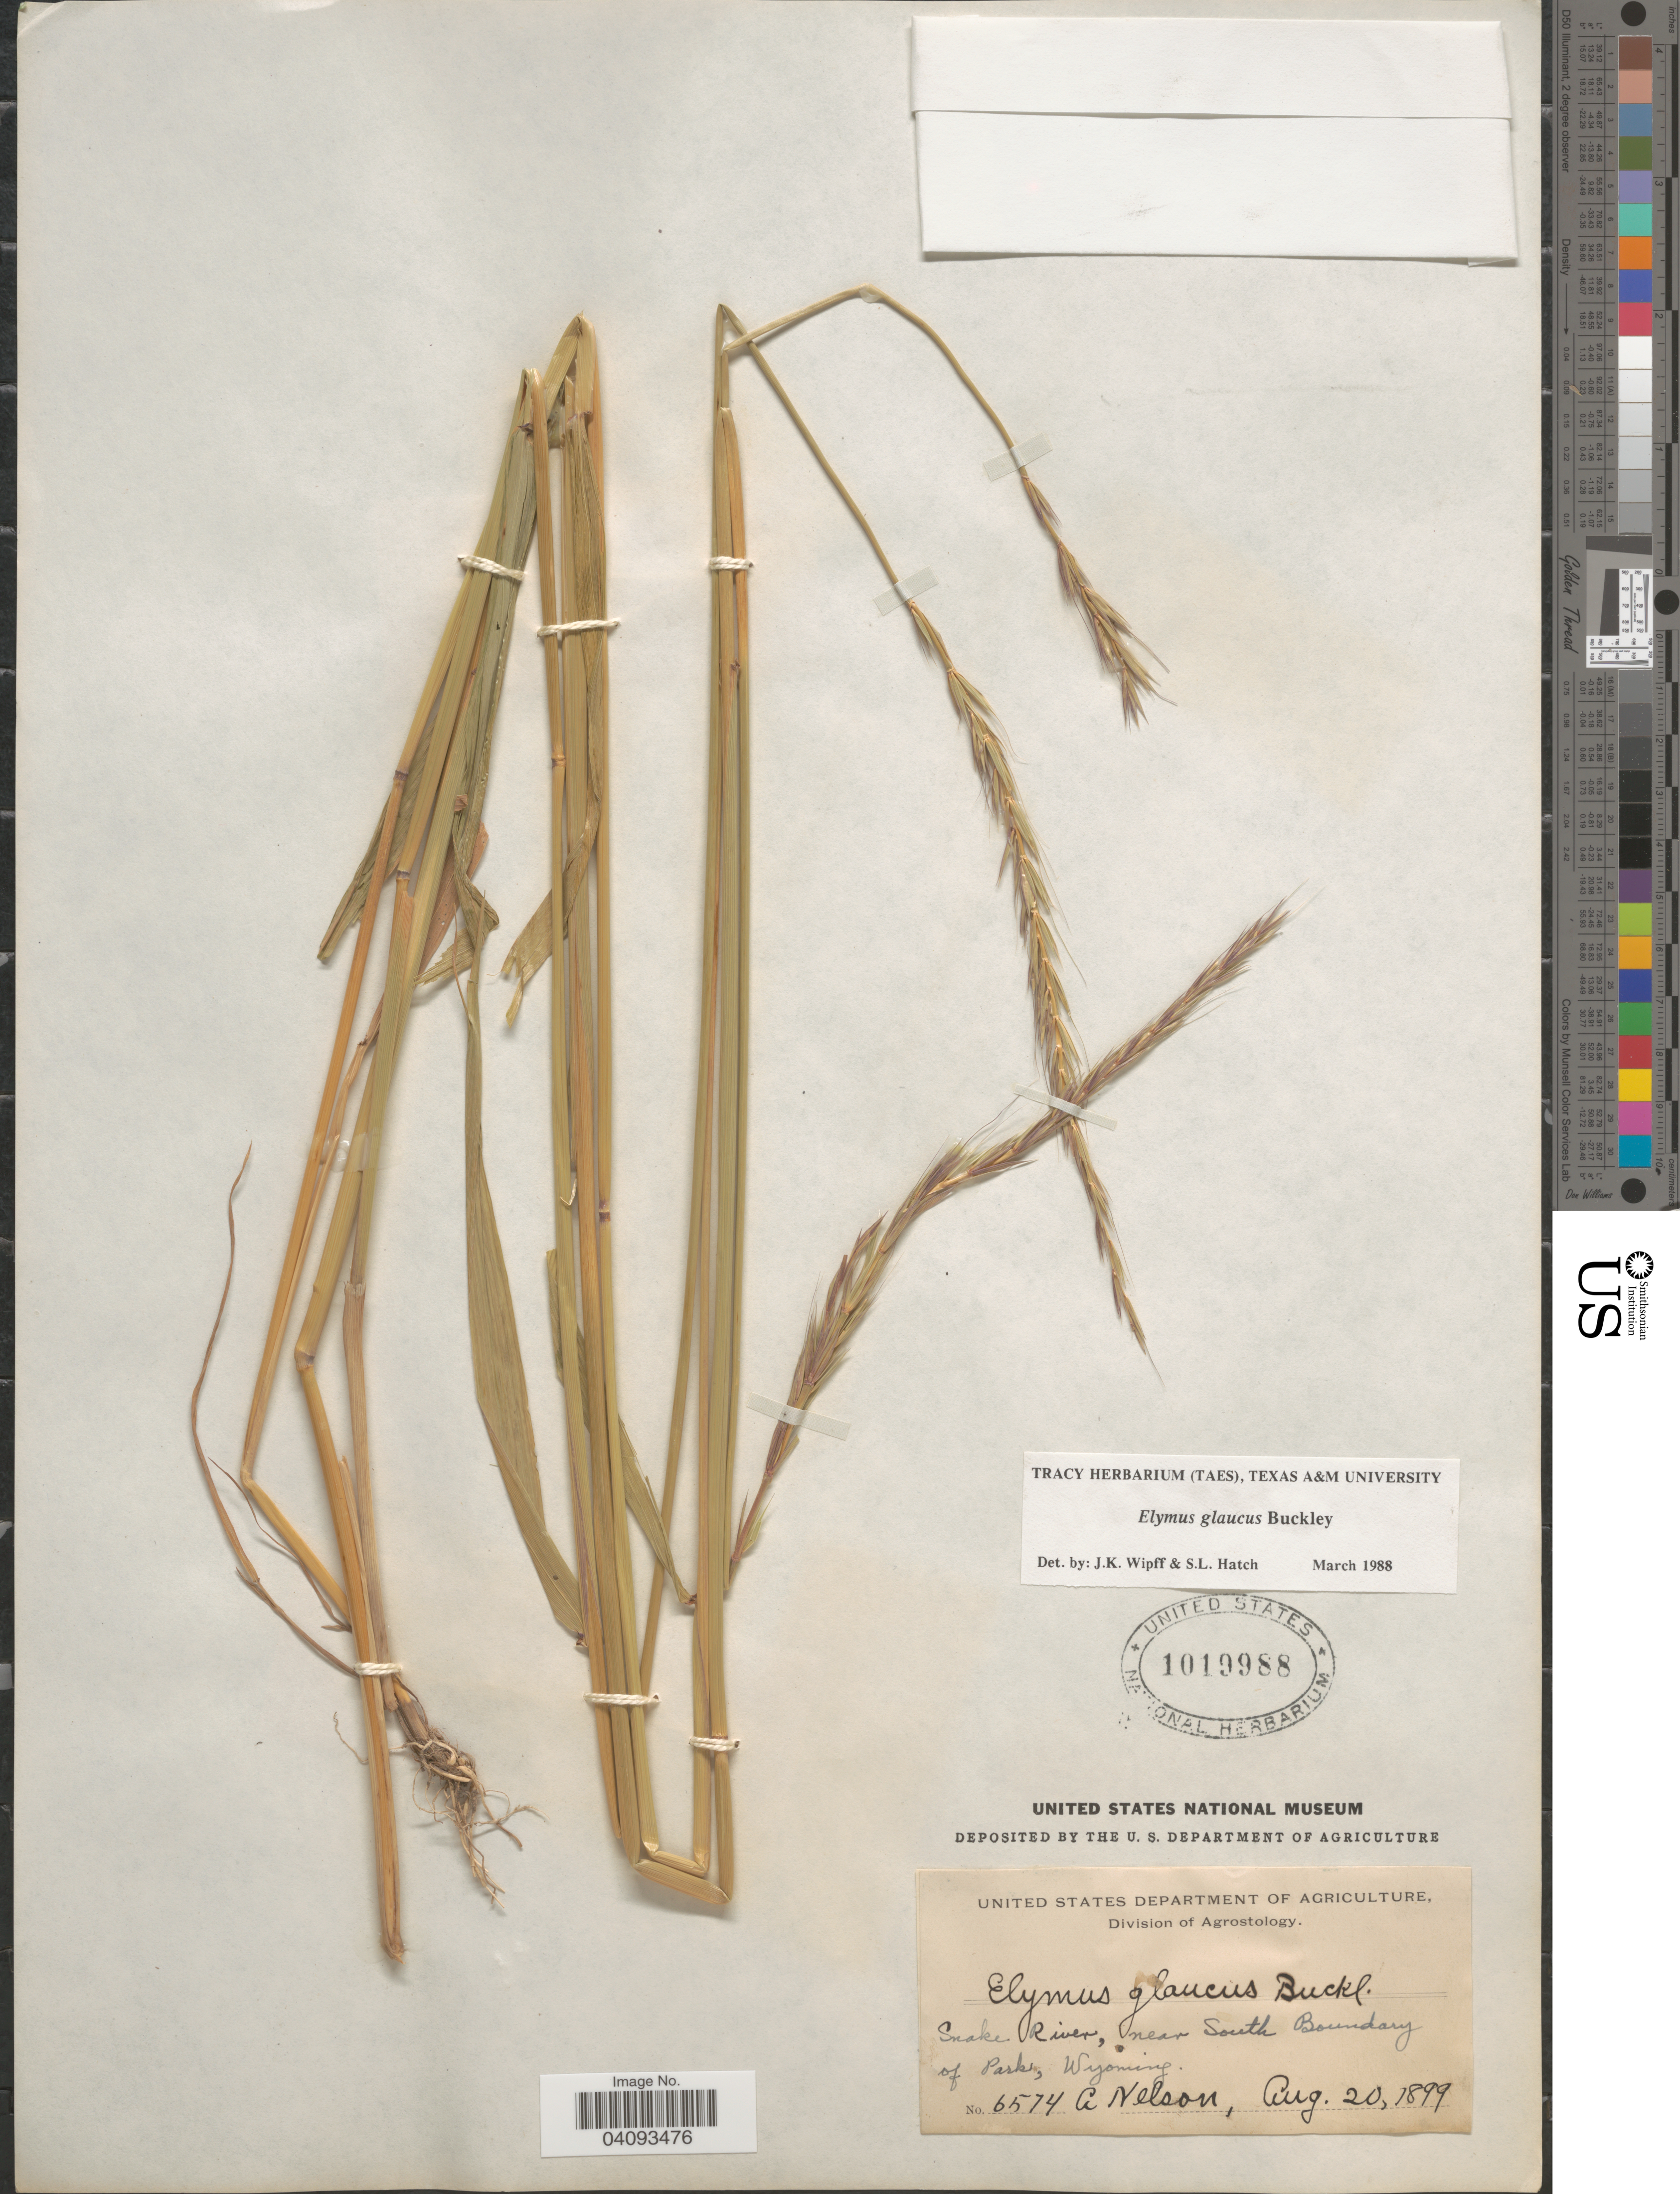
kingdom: Plantae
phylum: Tracheophyta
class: Liliopsida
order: Poales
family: Poaceae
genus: Elymus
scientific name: Elymus glaucus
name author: Buckley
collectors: A. Nelson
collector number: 6574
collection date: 1899-08-20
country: United States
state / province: Wyoming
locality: Snake River, near South Boundary of Park.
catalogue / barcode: US 1019988